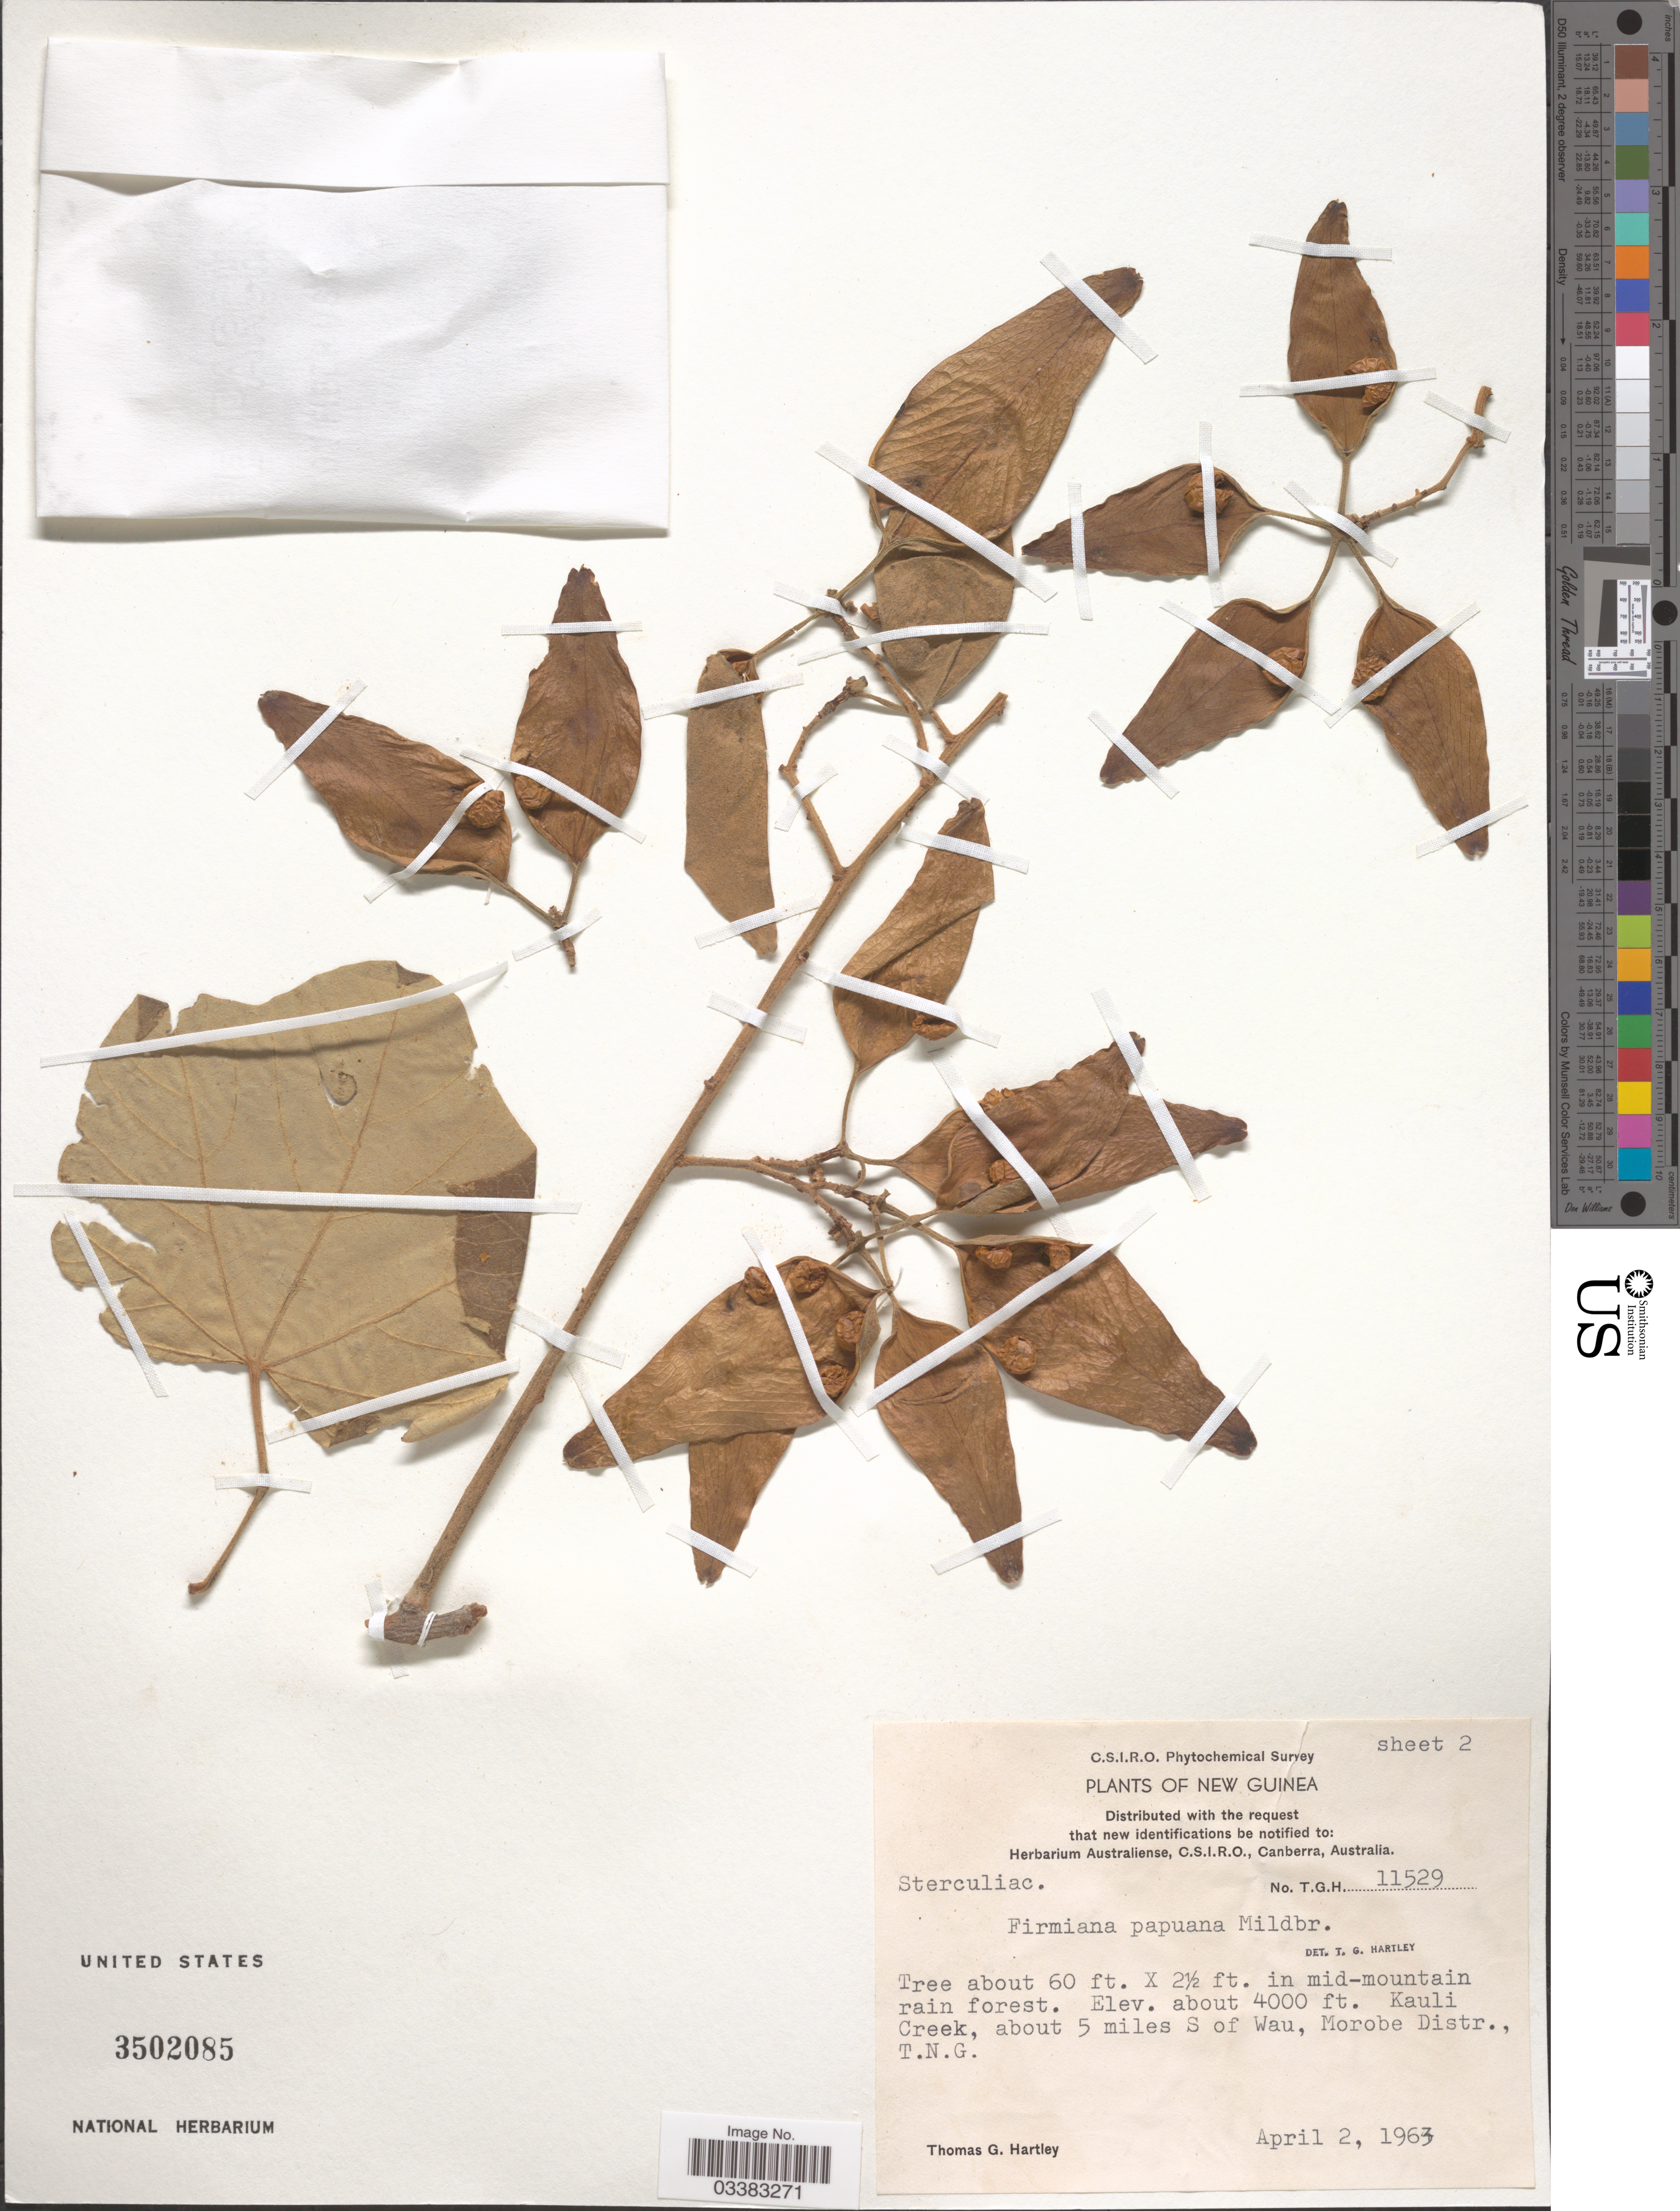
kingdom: Plantae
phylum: Tracheophyta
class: Magnoliopsida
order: Malvales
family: Malvaceae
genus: Firmiana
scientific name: Firmiana papuana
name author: Mildbr.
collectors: T. Hartley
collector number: T.G.H. 11529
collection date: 1963-04-02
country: Papua New Guinea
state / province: Morobe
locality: New Guinea. Kauli Creek, about 5 miles S of Wau, Morobe Distr., T.N.G.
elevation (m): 1219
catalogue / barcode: US 3502085